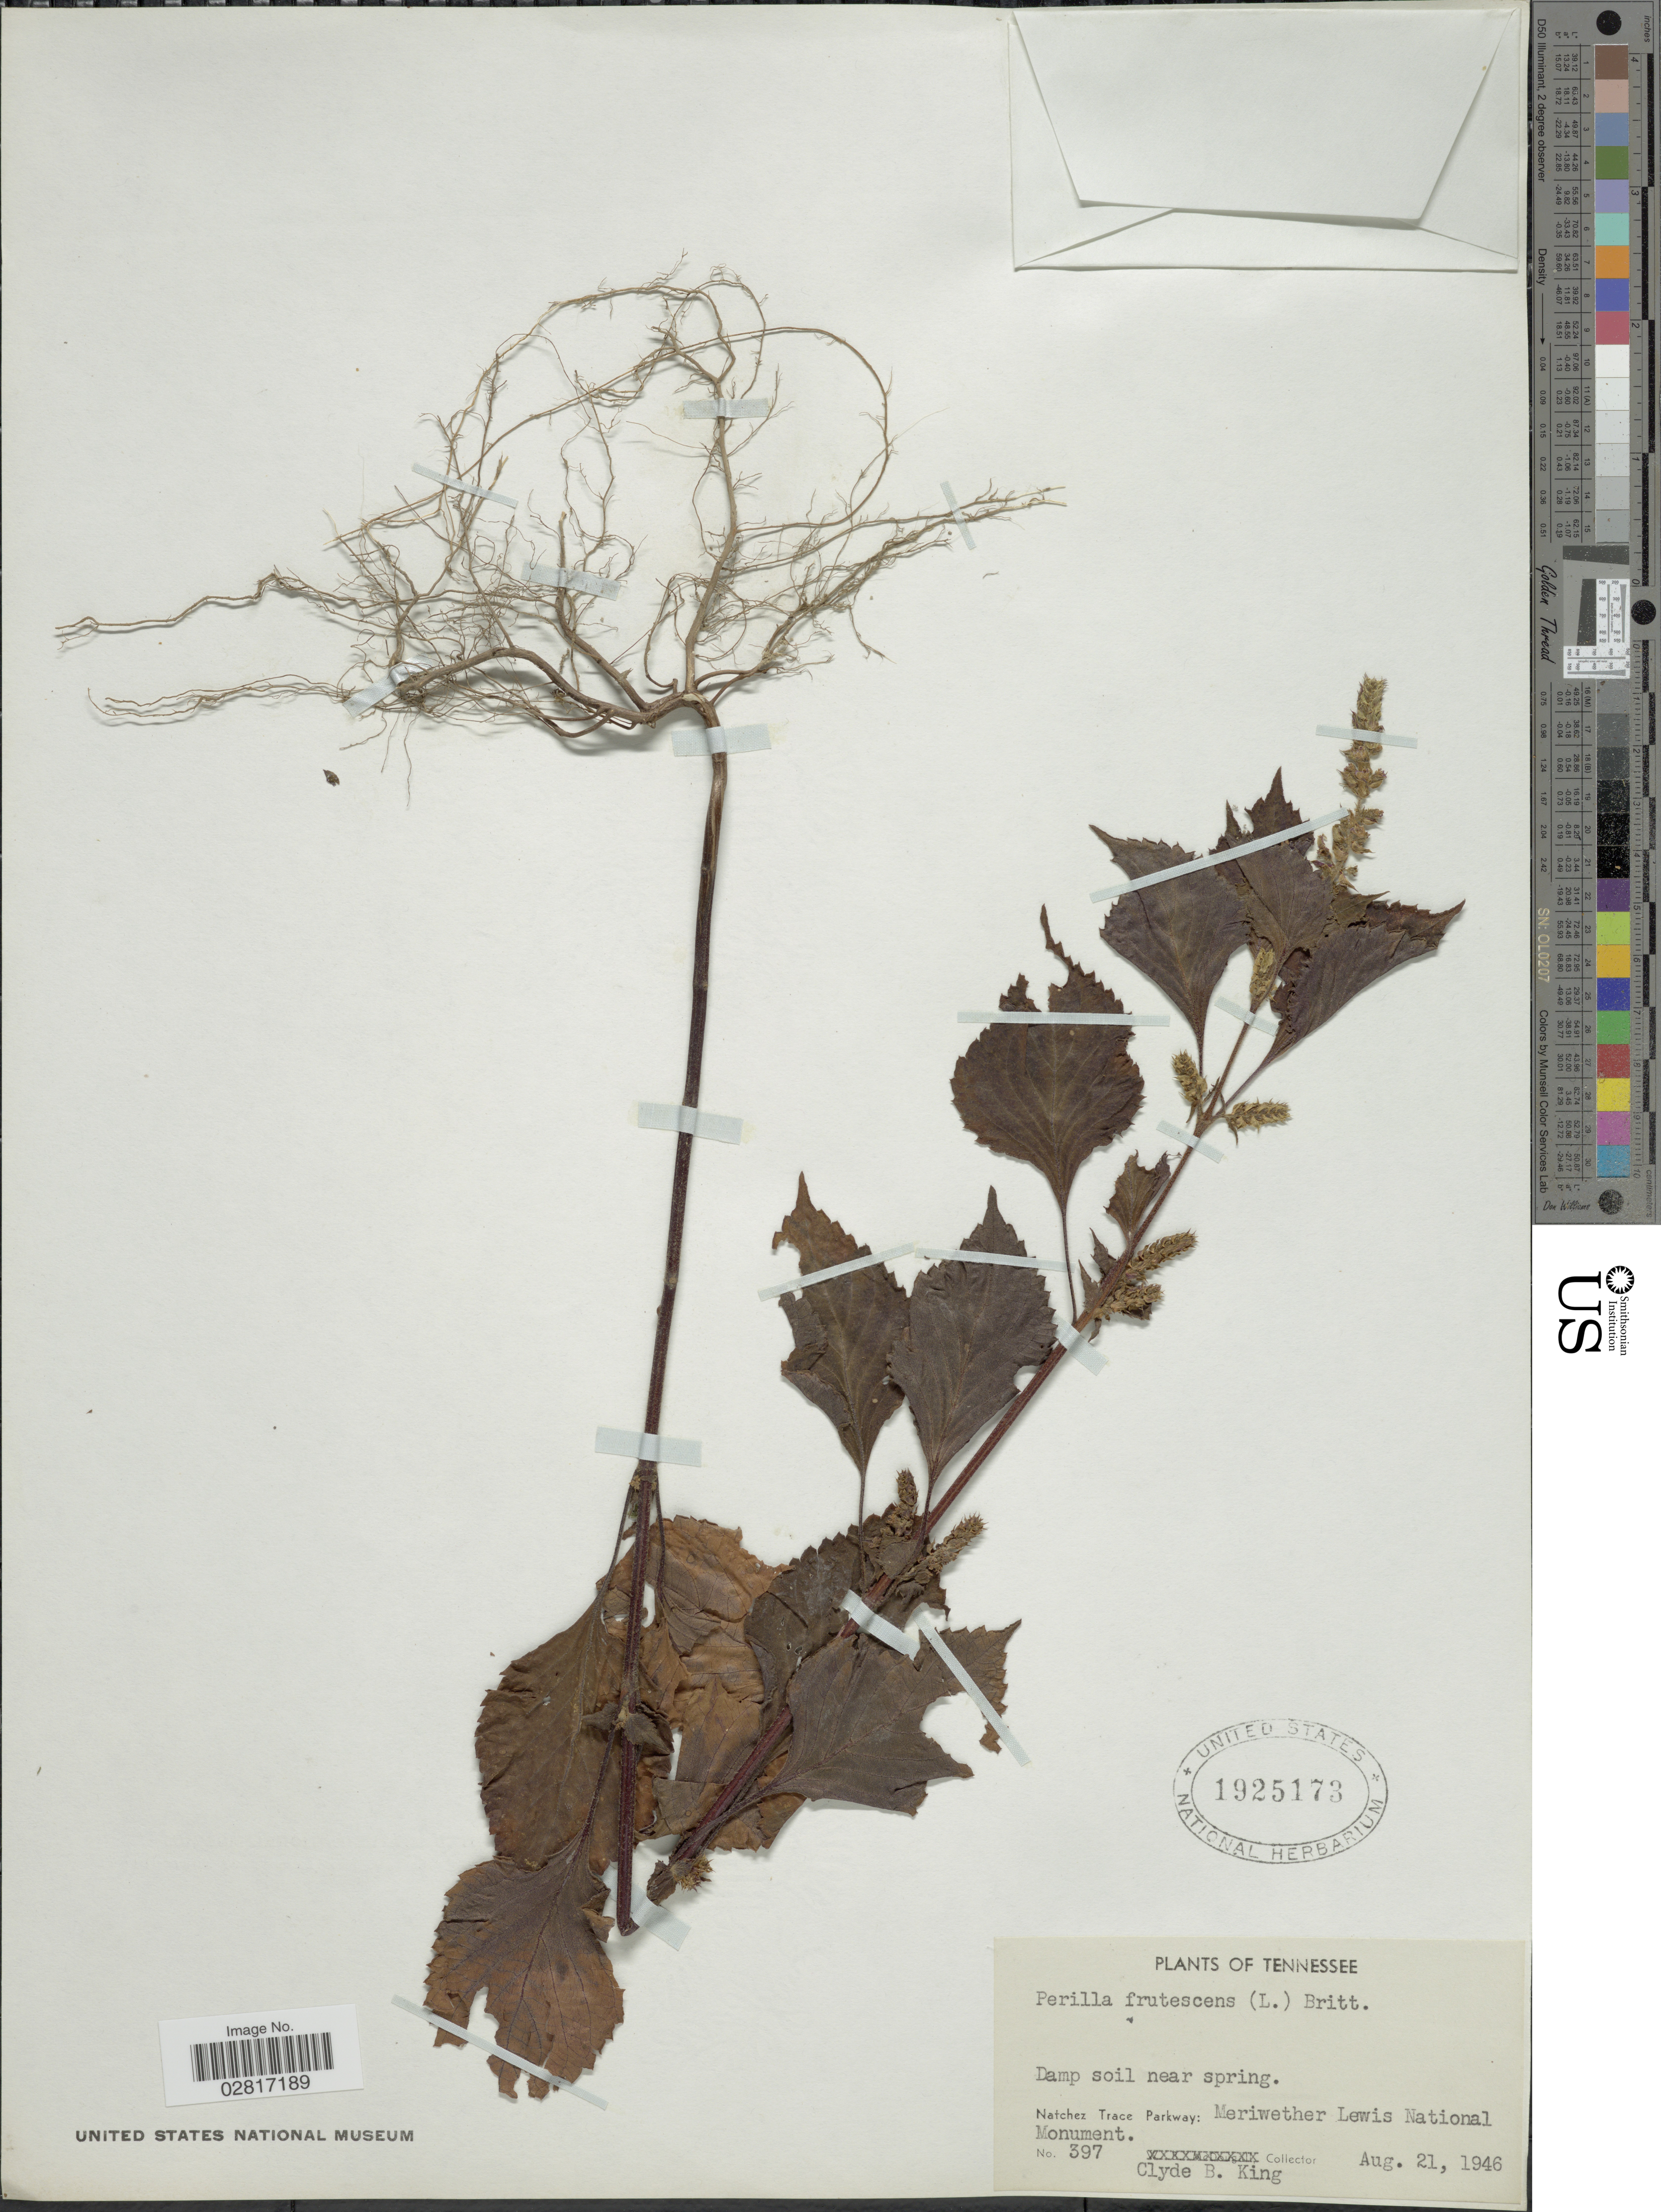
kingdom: Plantae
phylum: Tracheophyta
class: Magnoliopsida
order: Lamiales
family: Lamiaceae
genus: Perilla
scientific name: Perilla frutescens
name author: (L.) Britton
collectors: C. King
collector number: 397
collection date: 1946-08-21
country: United States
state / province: Tennessee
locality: Natchez Trace Parkway: Meriwether Lewis National Monument.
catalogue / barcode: US 1925173